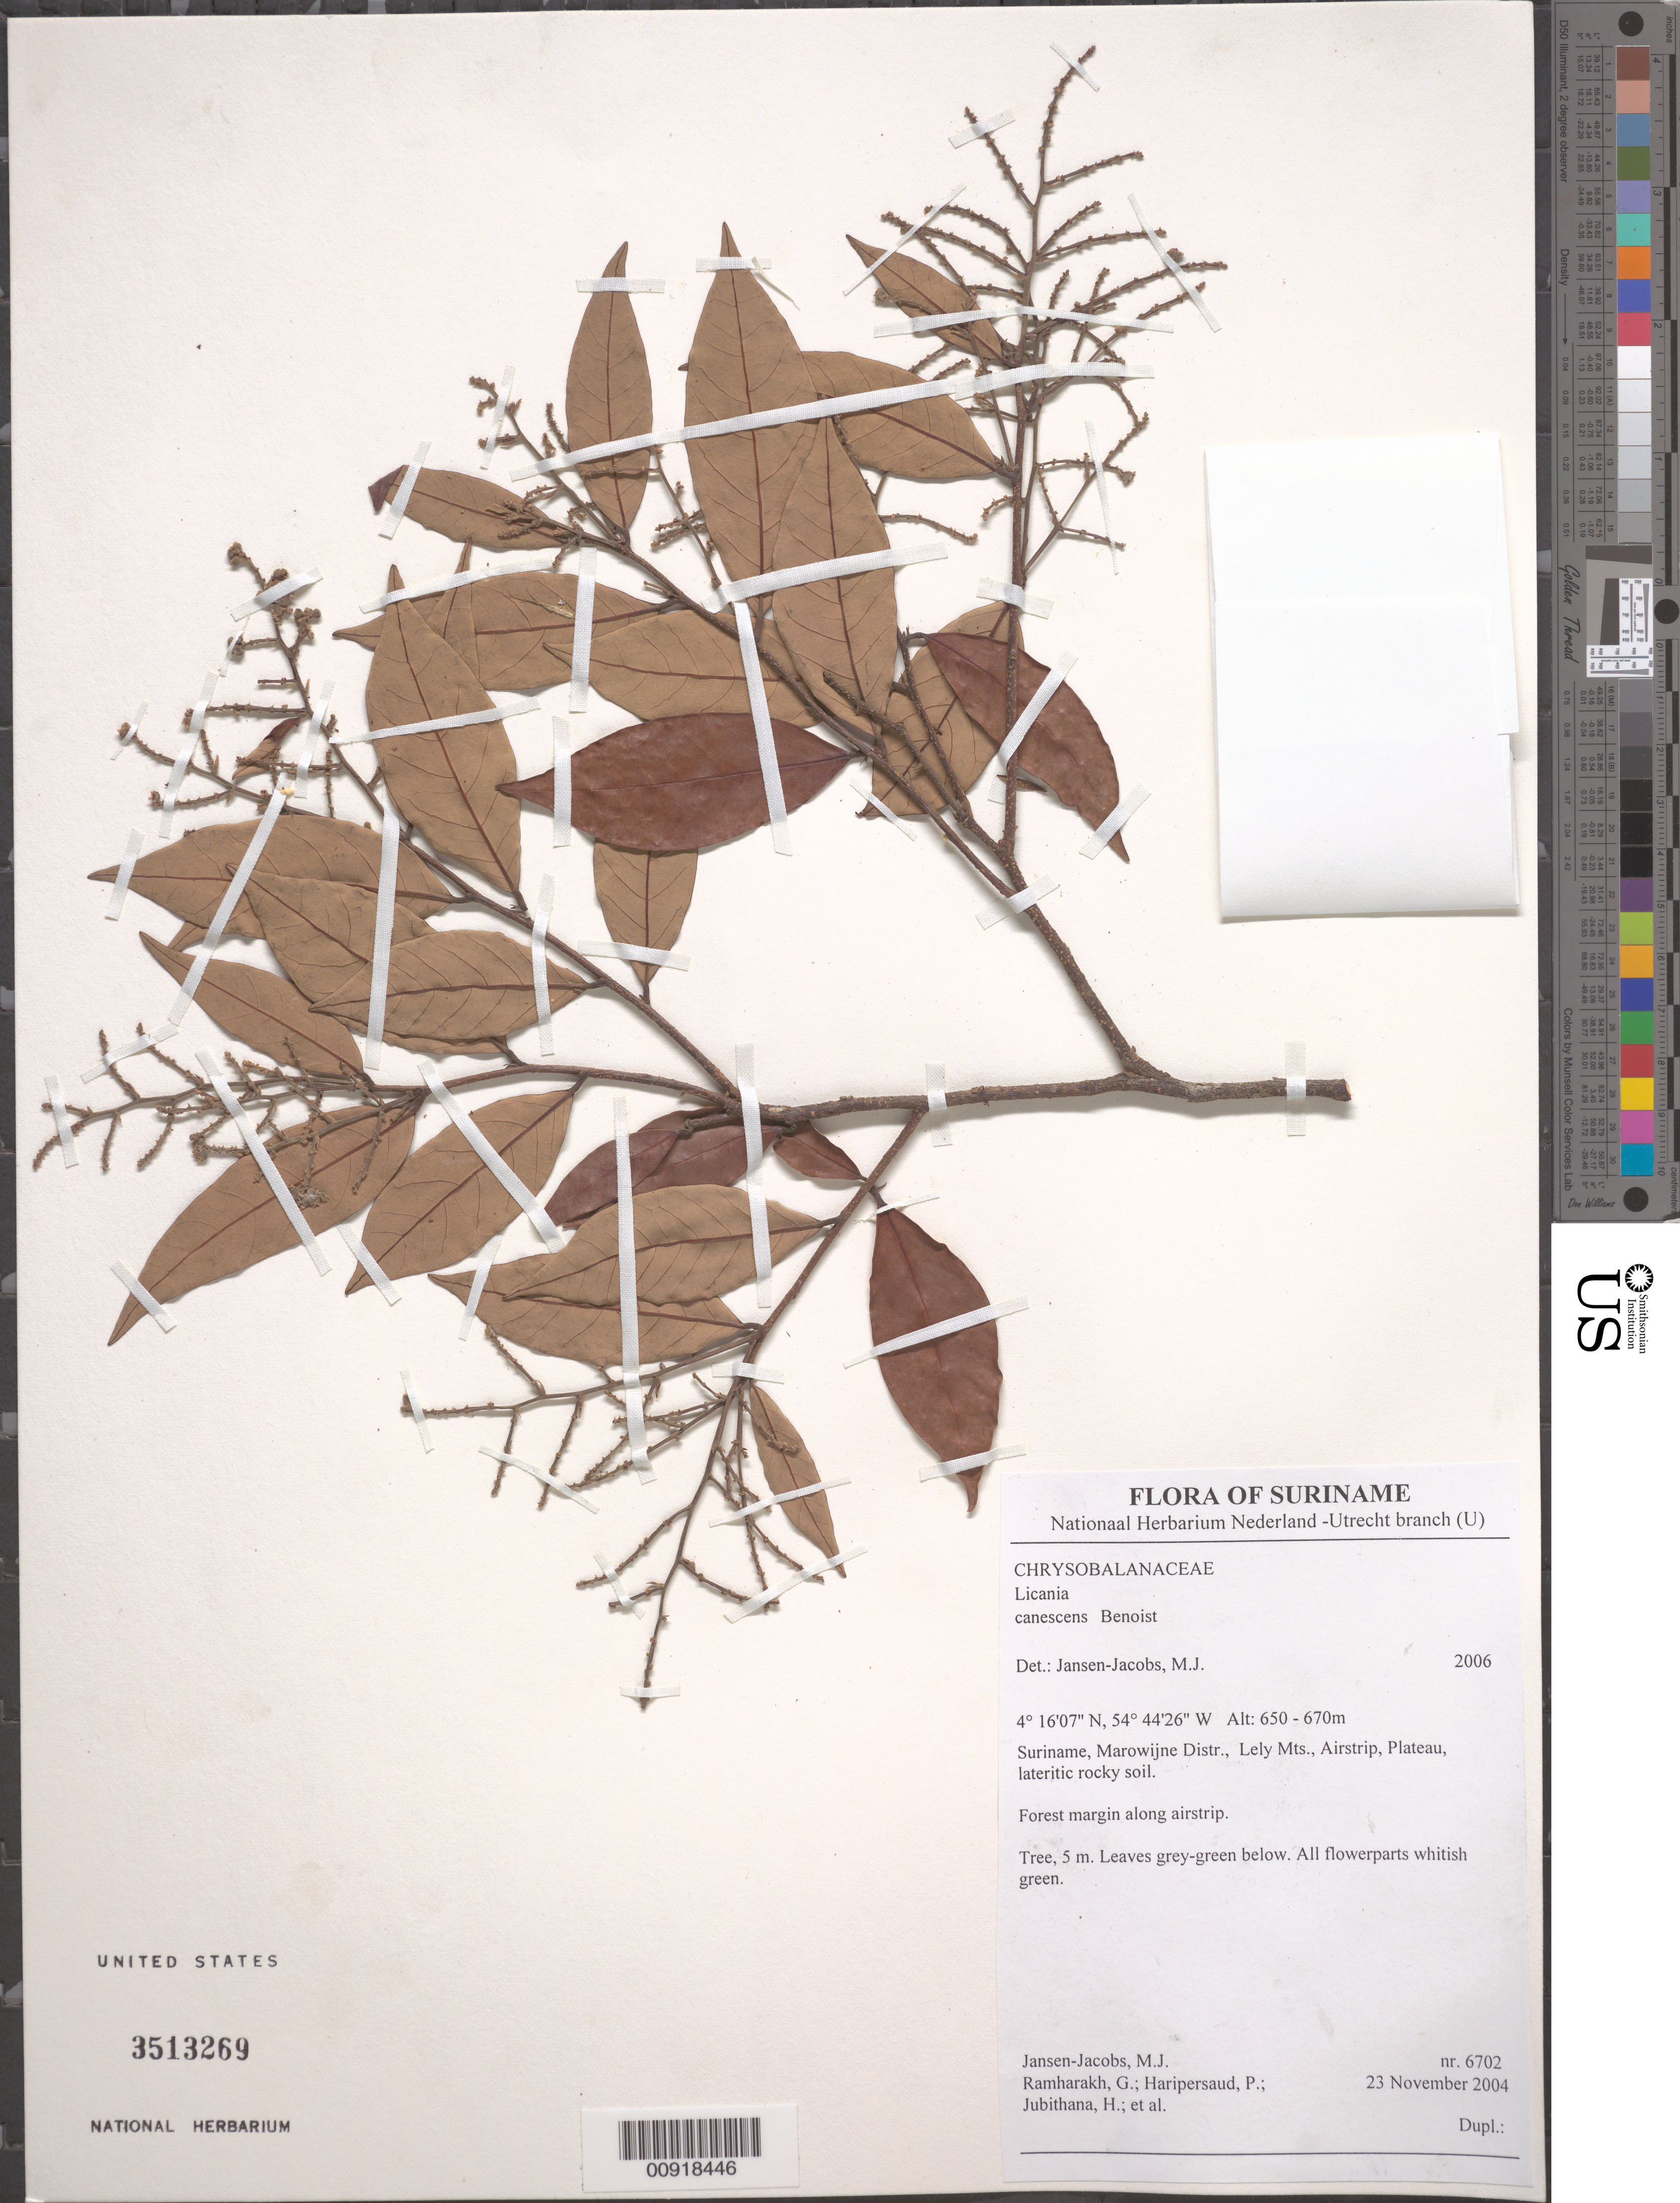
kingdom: Plantae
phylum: Tracheophyta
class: Magnoliopsida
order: Malpighiales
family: Chrysobalanaceae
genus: Licania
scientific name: Licania canescens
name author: Benoist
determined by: Jansen-Jacobs, M. J., (U), Nationaal Herbarium Nederland, Utrecht University branch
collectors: M. J. Jansen-Jacobs et al.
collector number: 6702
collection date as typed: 23-Nov-04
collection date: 2004-11-23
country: Suriname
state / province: Marowijne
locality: Lely Mts, along airstrip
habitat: Lateritic rocky soil; forest margin along airstrip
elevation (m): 650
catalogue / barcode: US 3513269